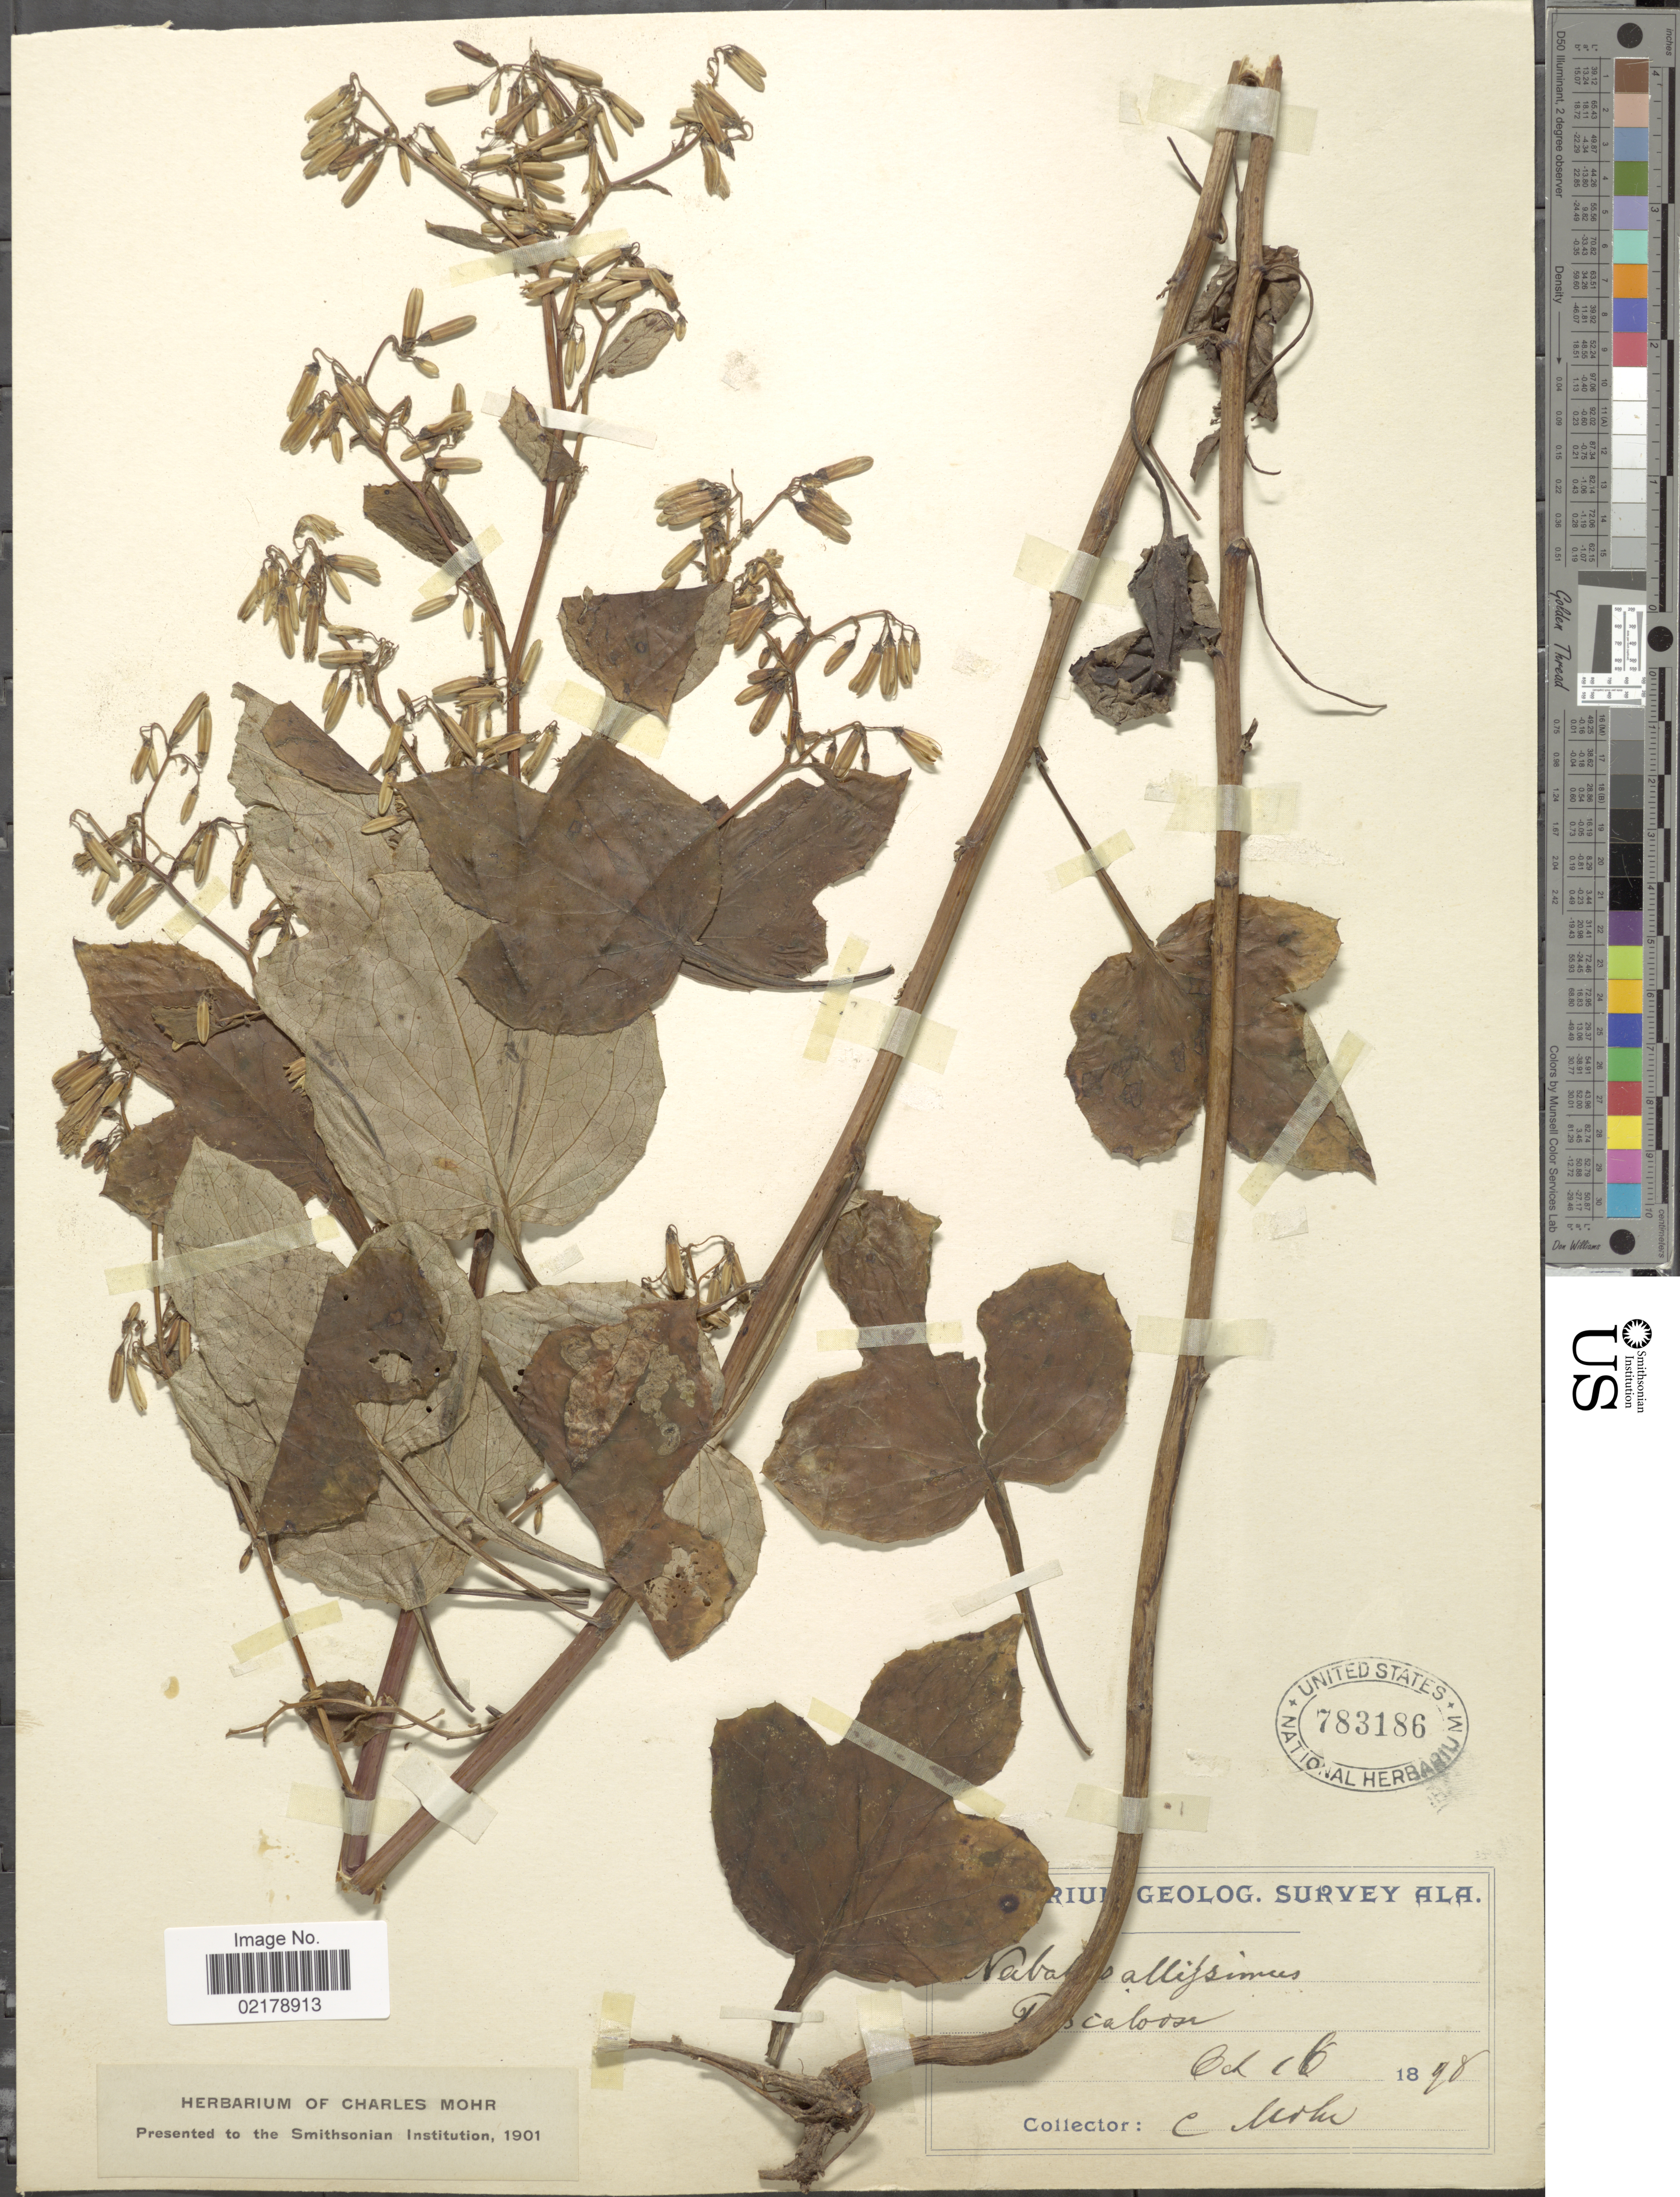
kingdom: Plantae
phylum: Tracheophyta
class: Magnoliopsida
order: Asterales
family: Asteraceae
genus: Nabalus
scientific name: Nabalus altissimus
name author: (L.) Hook.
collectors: C. T. Mohr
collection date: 1898-10-16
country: United States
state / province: Alabama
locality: Tuscaloosa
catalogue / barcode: US 783186